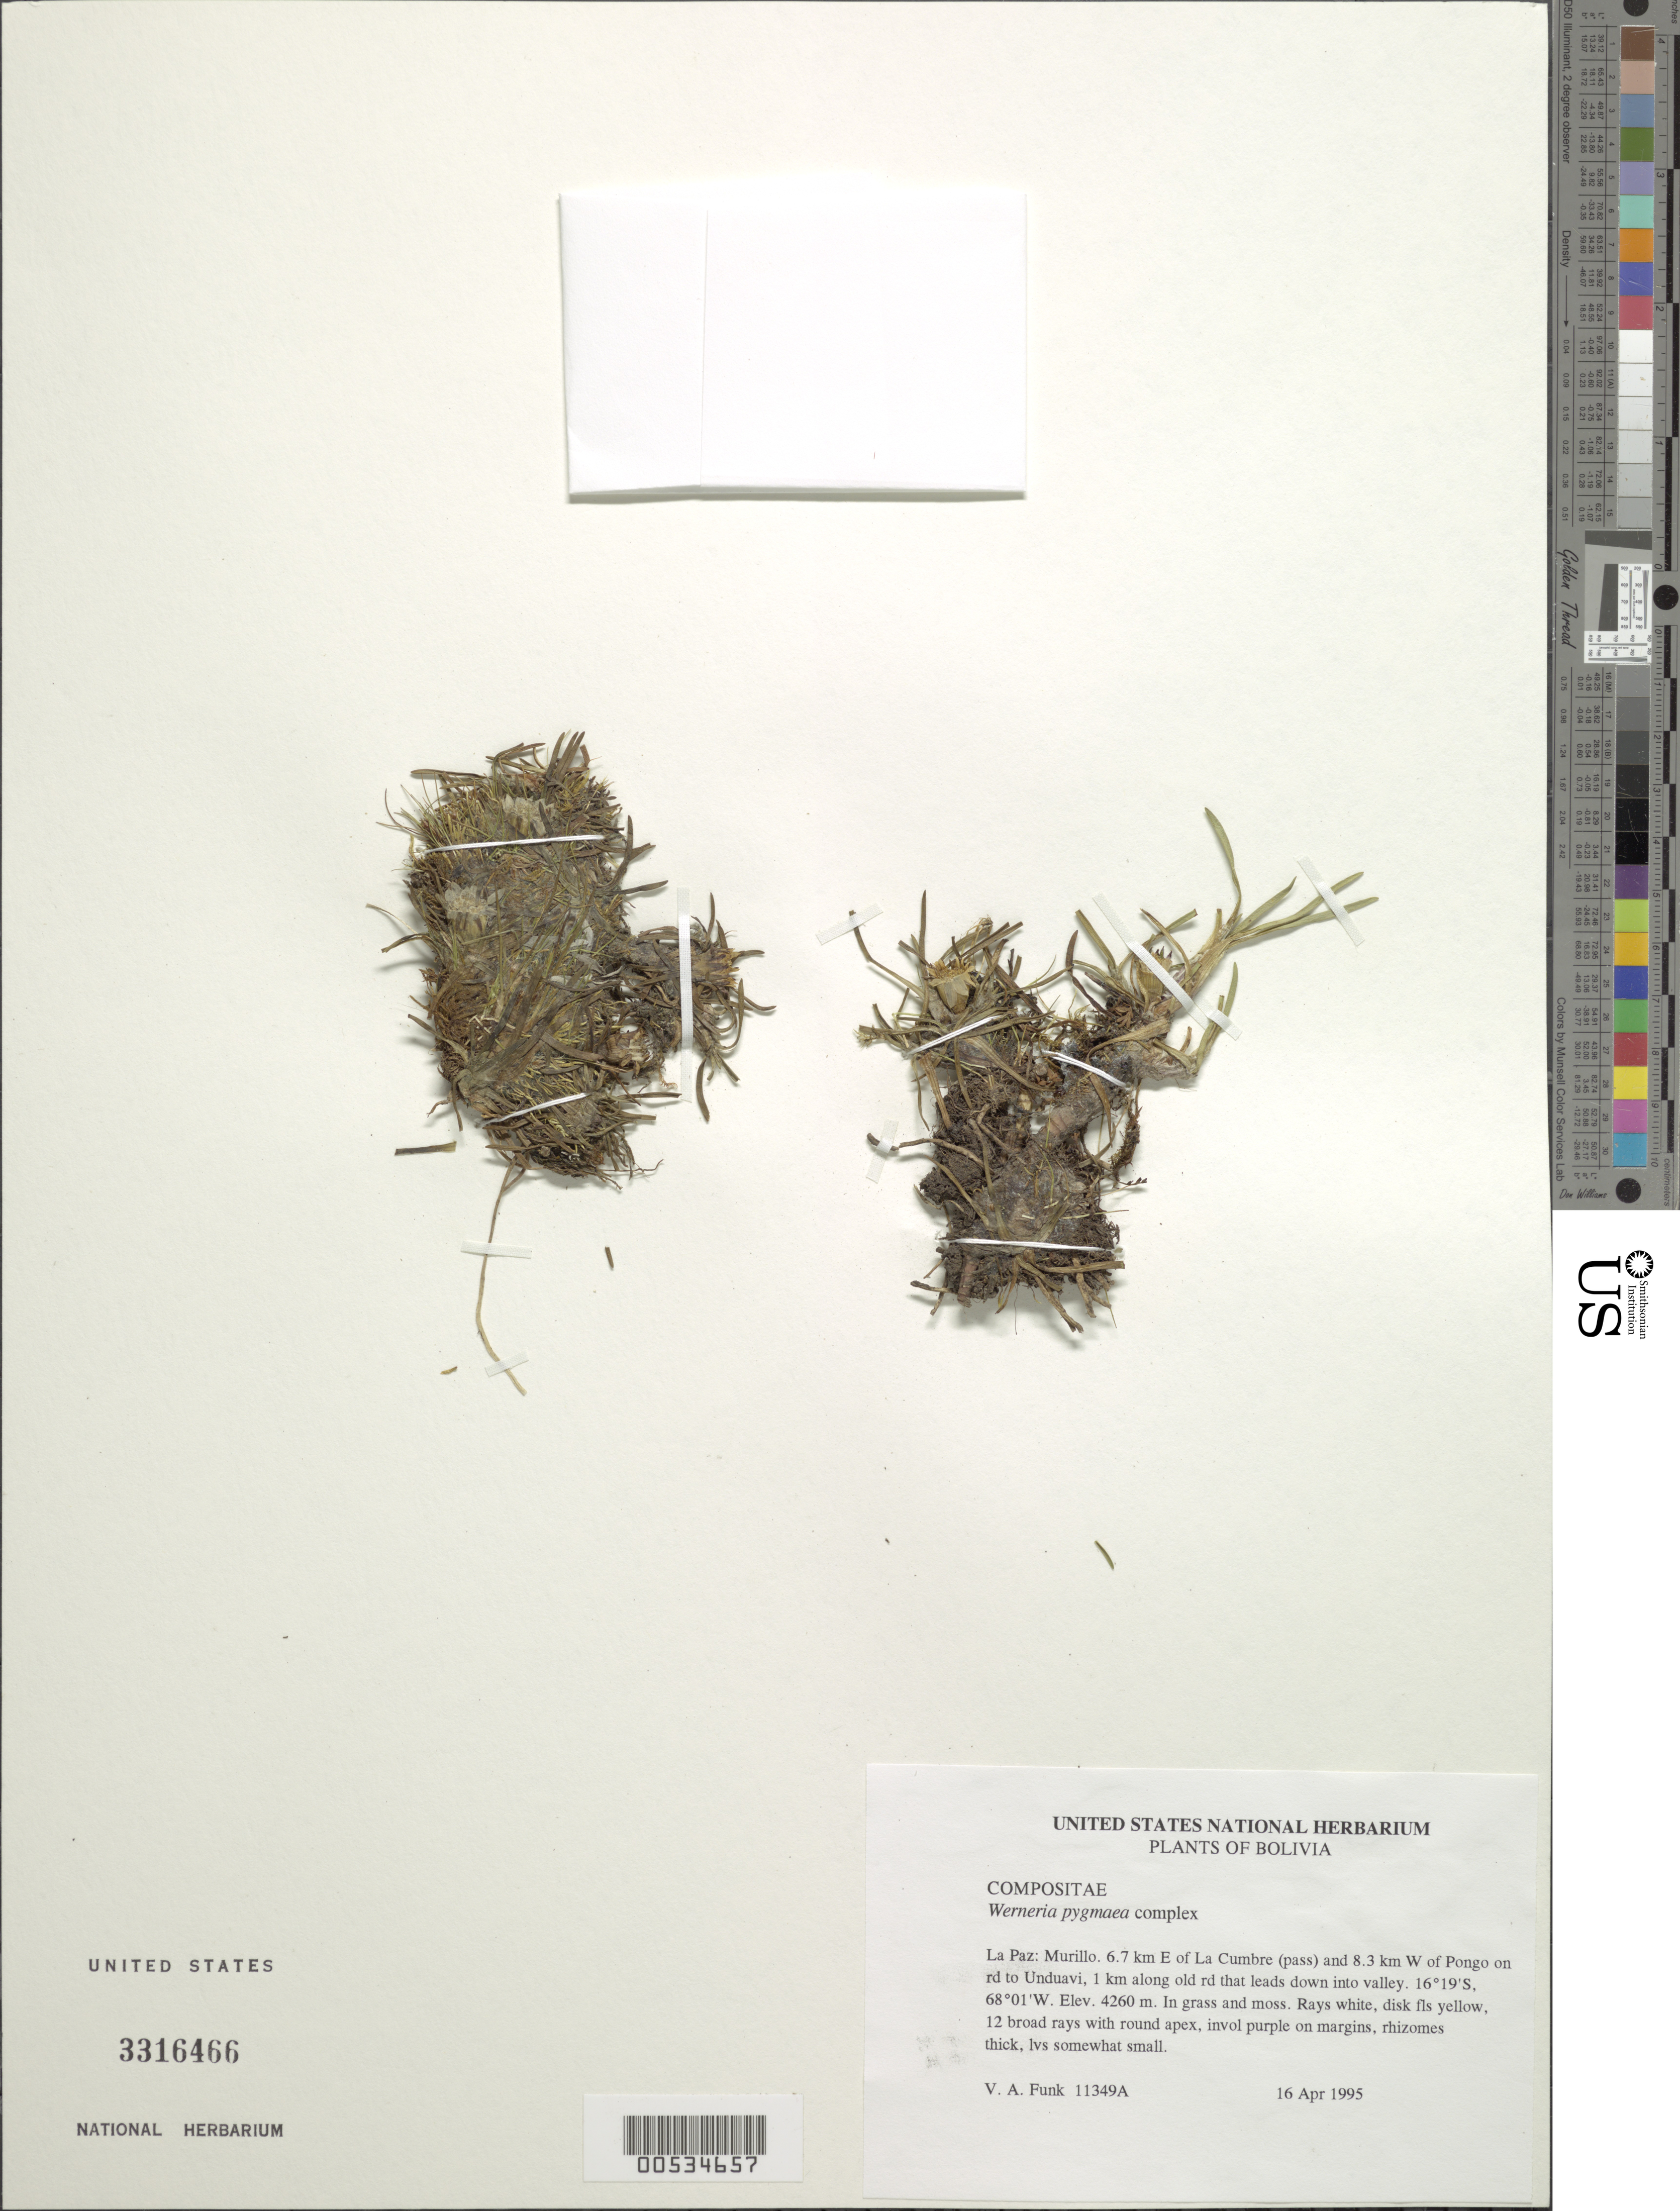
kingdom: Plantae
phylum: Tracheophyta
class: Magnoliopsida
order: Asterales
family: Asteraceae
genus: Werneria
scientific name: Werneria pygmaea complex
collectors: V. Funk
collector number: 11349A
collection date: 1995-04-16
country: Bolivia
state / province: La Paz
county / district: Murillo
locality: La Cumbre (pass), 6.7 km E of and 8.3 km W of Pongo on rd to Unduavi, 1 km along old rd that leads down into valley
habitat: In grass and moss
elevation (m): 4260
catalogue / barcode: US 3316466